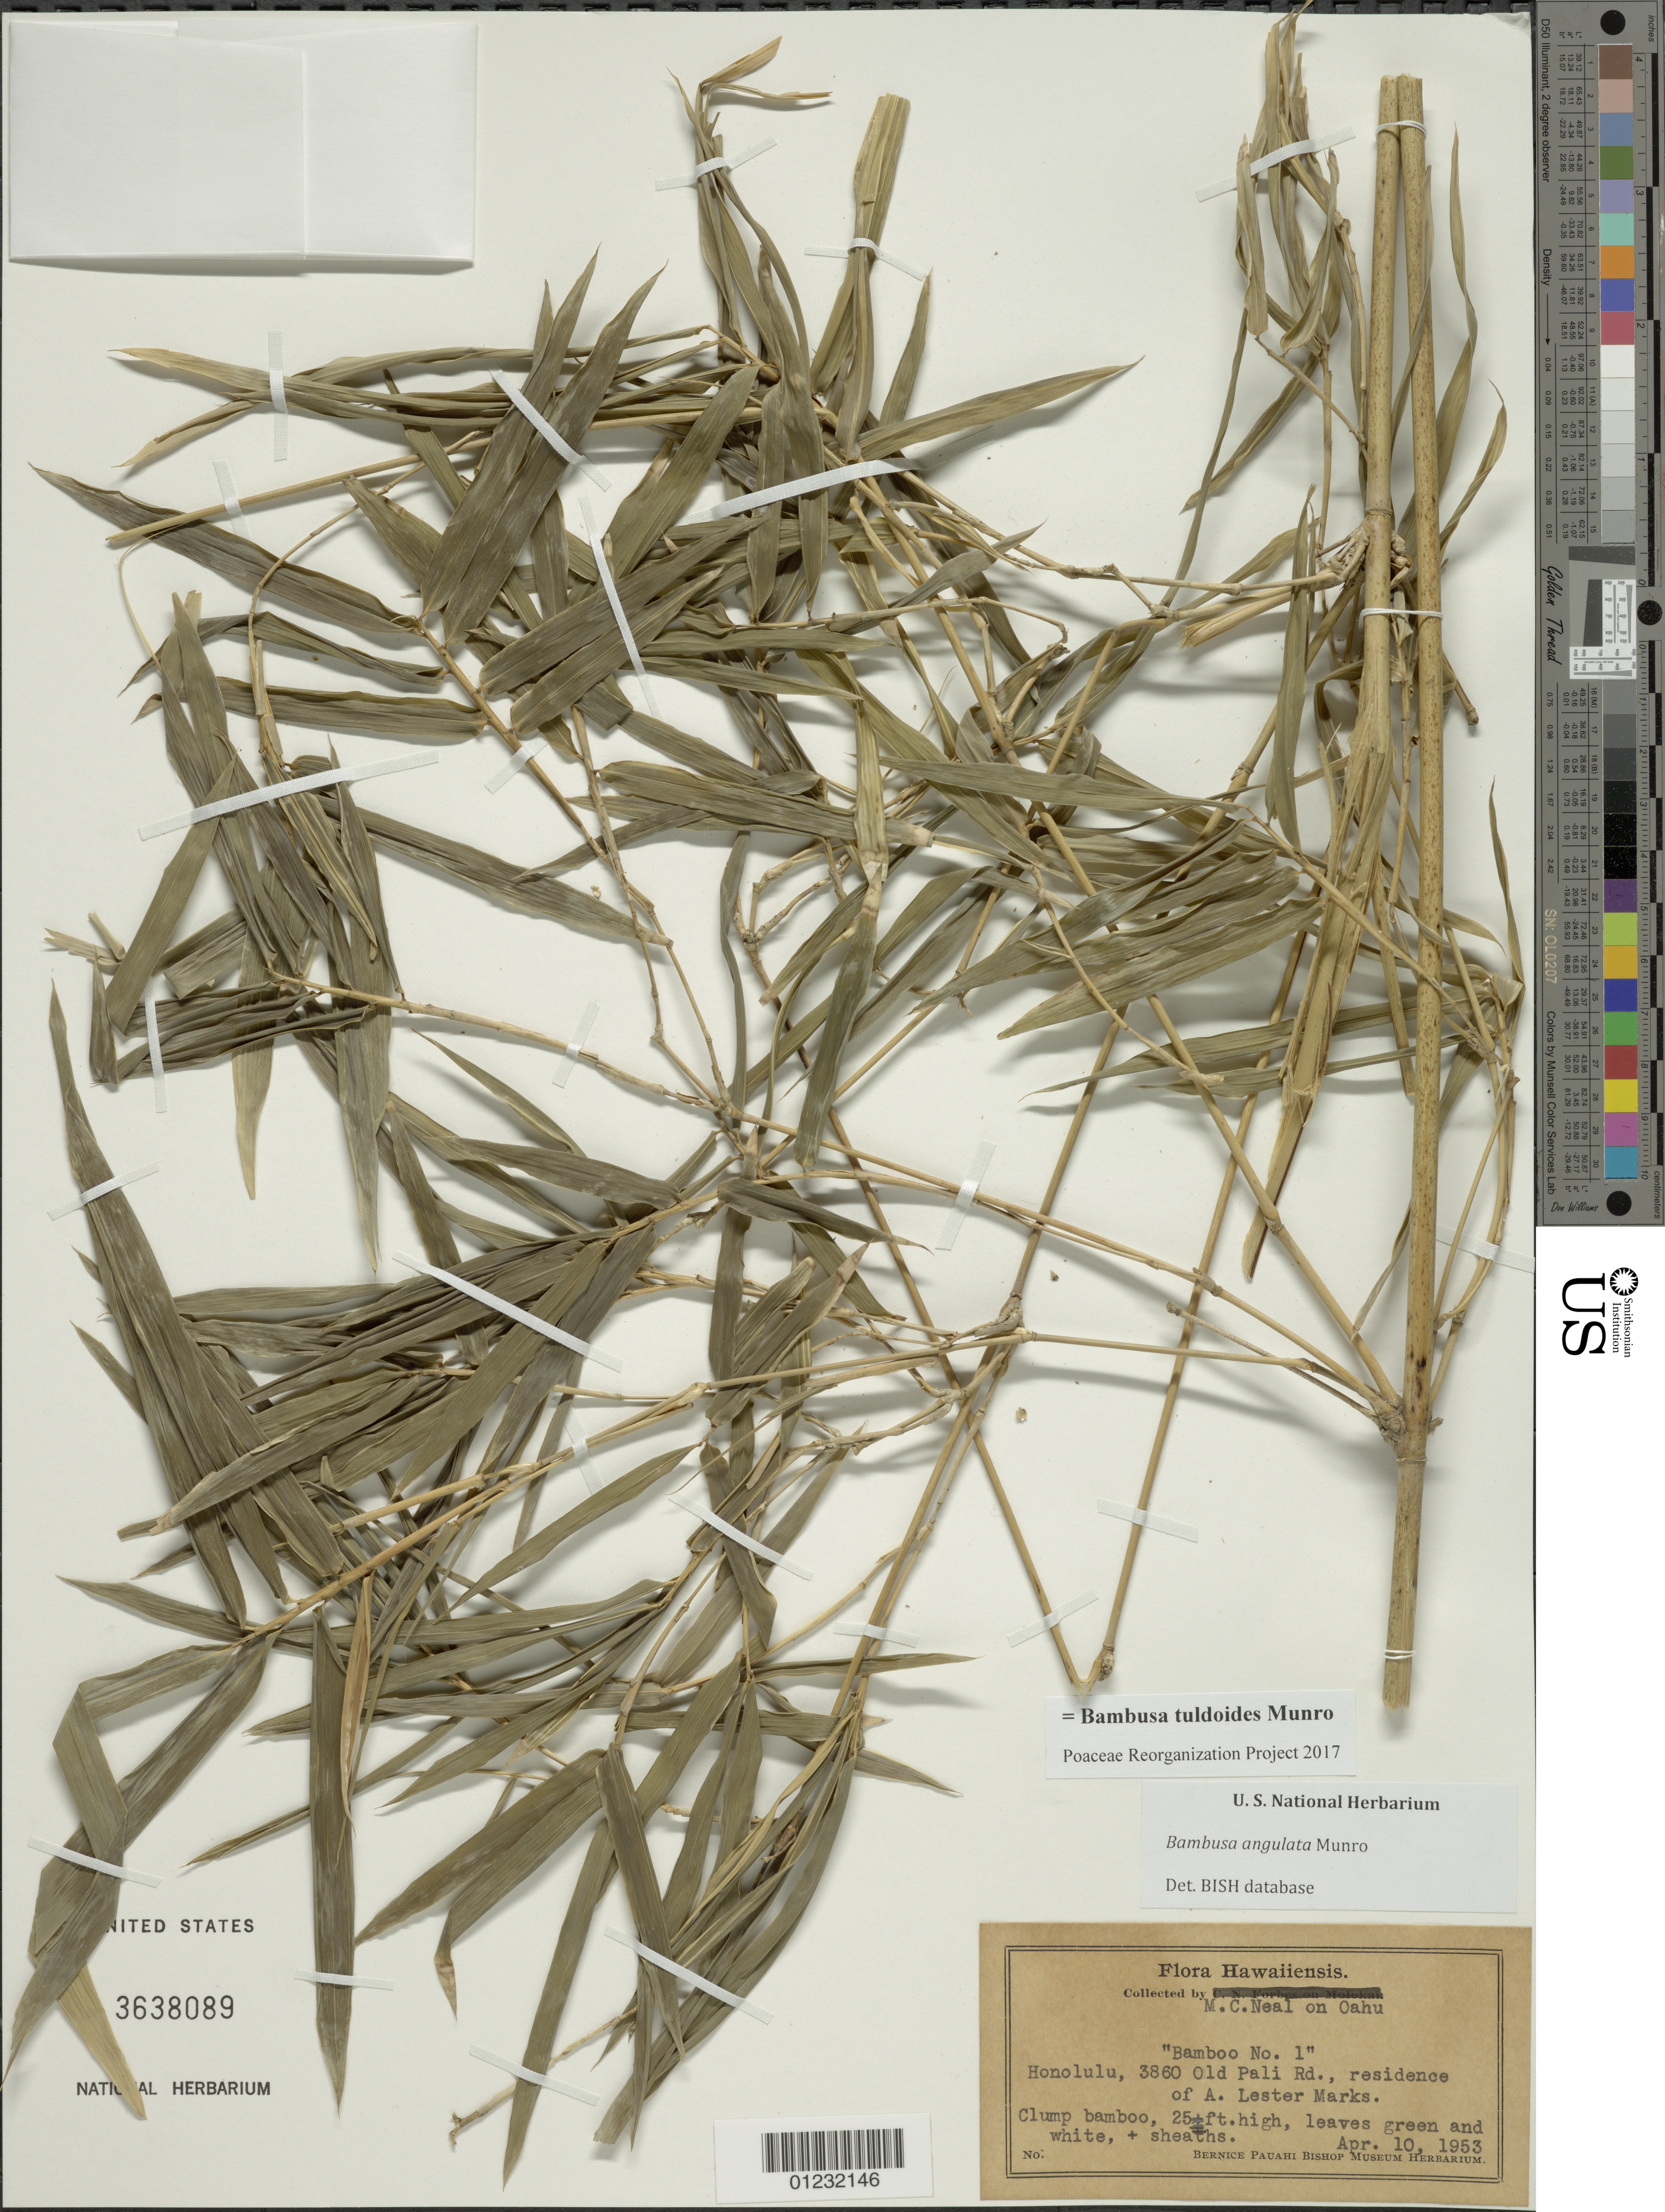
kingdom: Plantae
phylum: Tracheophyta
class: Liliopsida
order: Poales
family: Poaceae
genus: Bambusa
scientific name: Bambusa tuldoides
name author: Munro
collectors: W. Ning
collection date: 1953-04-10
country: United States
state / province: Hawaii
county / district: Honolulu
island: Oahu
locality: Honolulu, 3860 Old Pali Rd., residence of A. Lester Marks.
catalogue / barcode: US 3638089